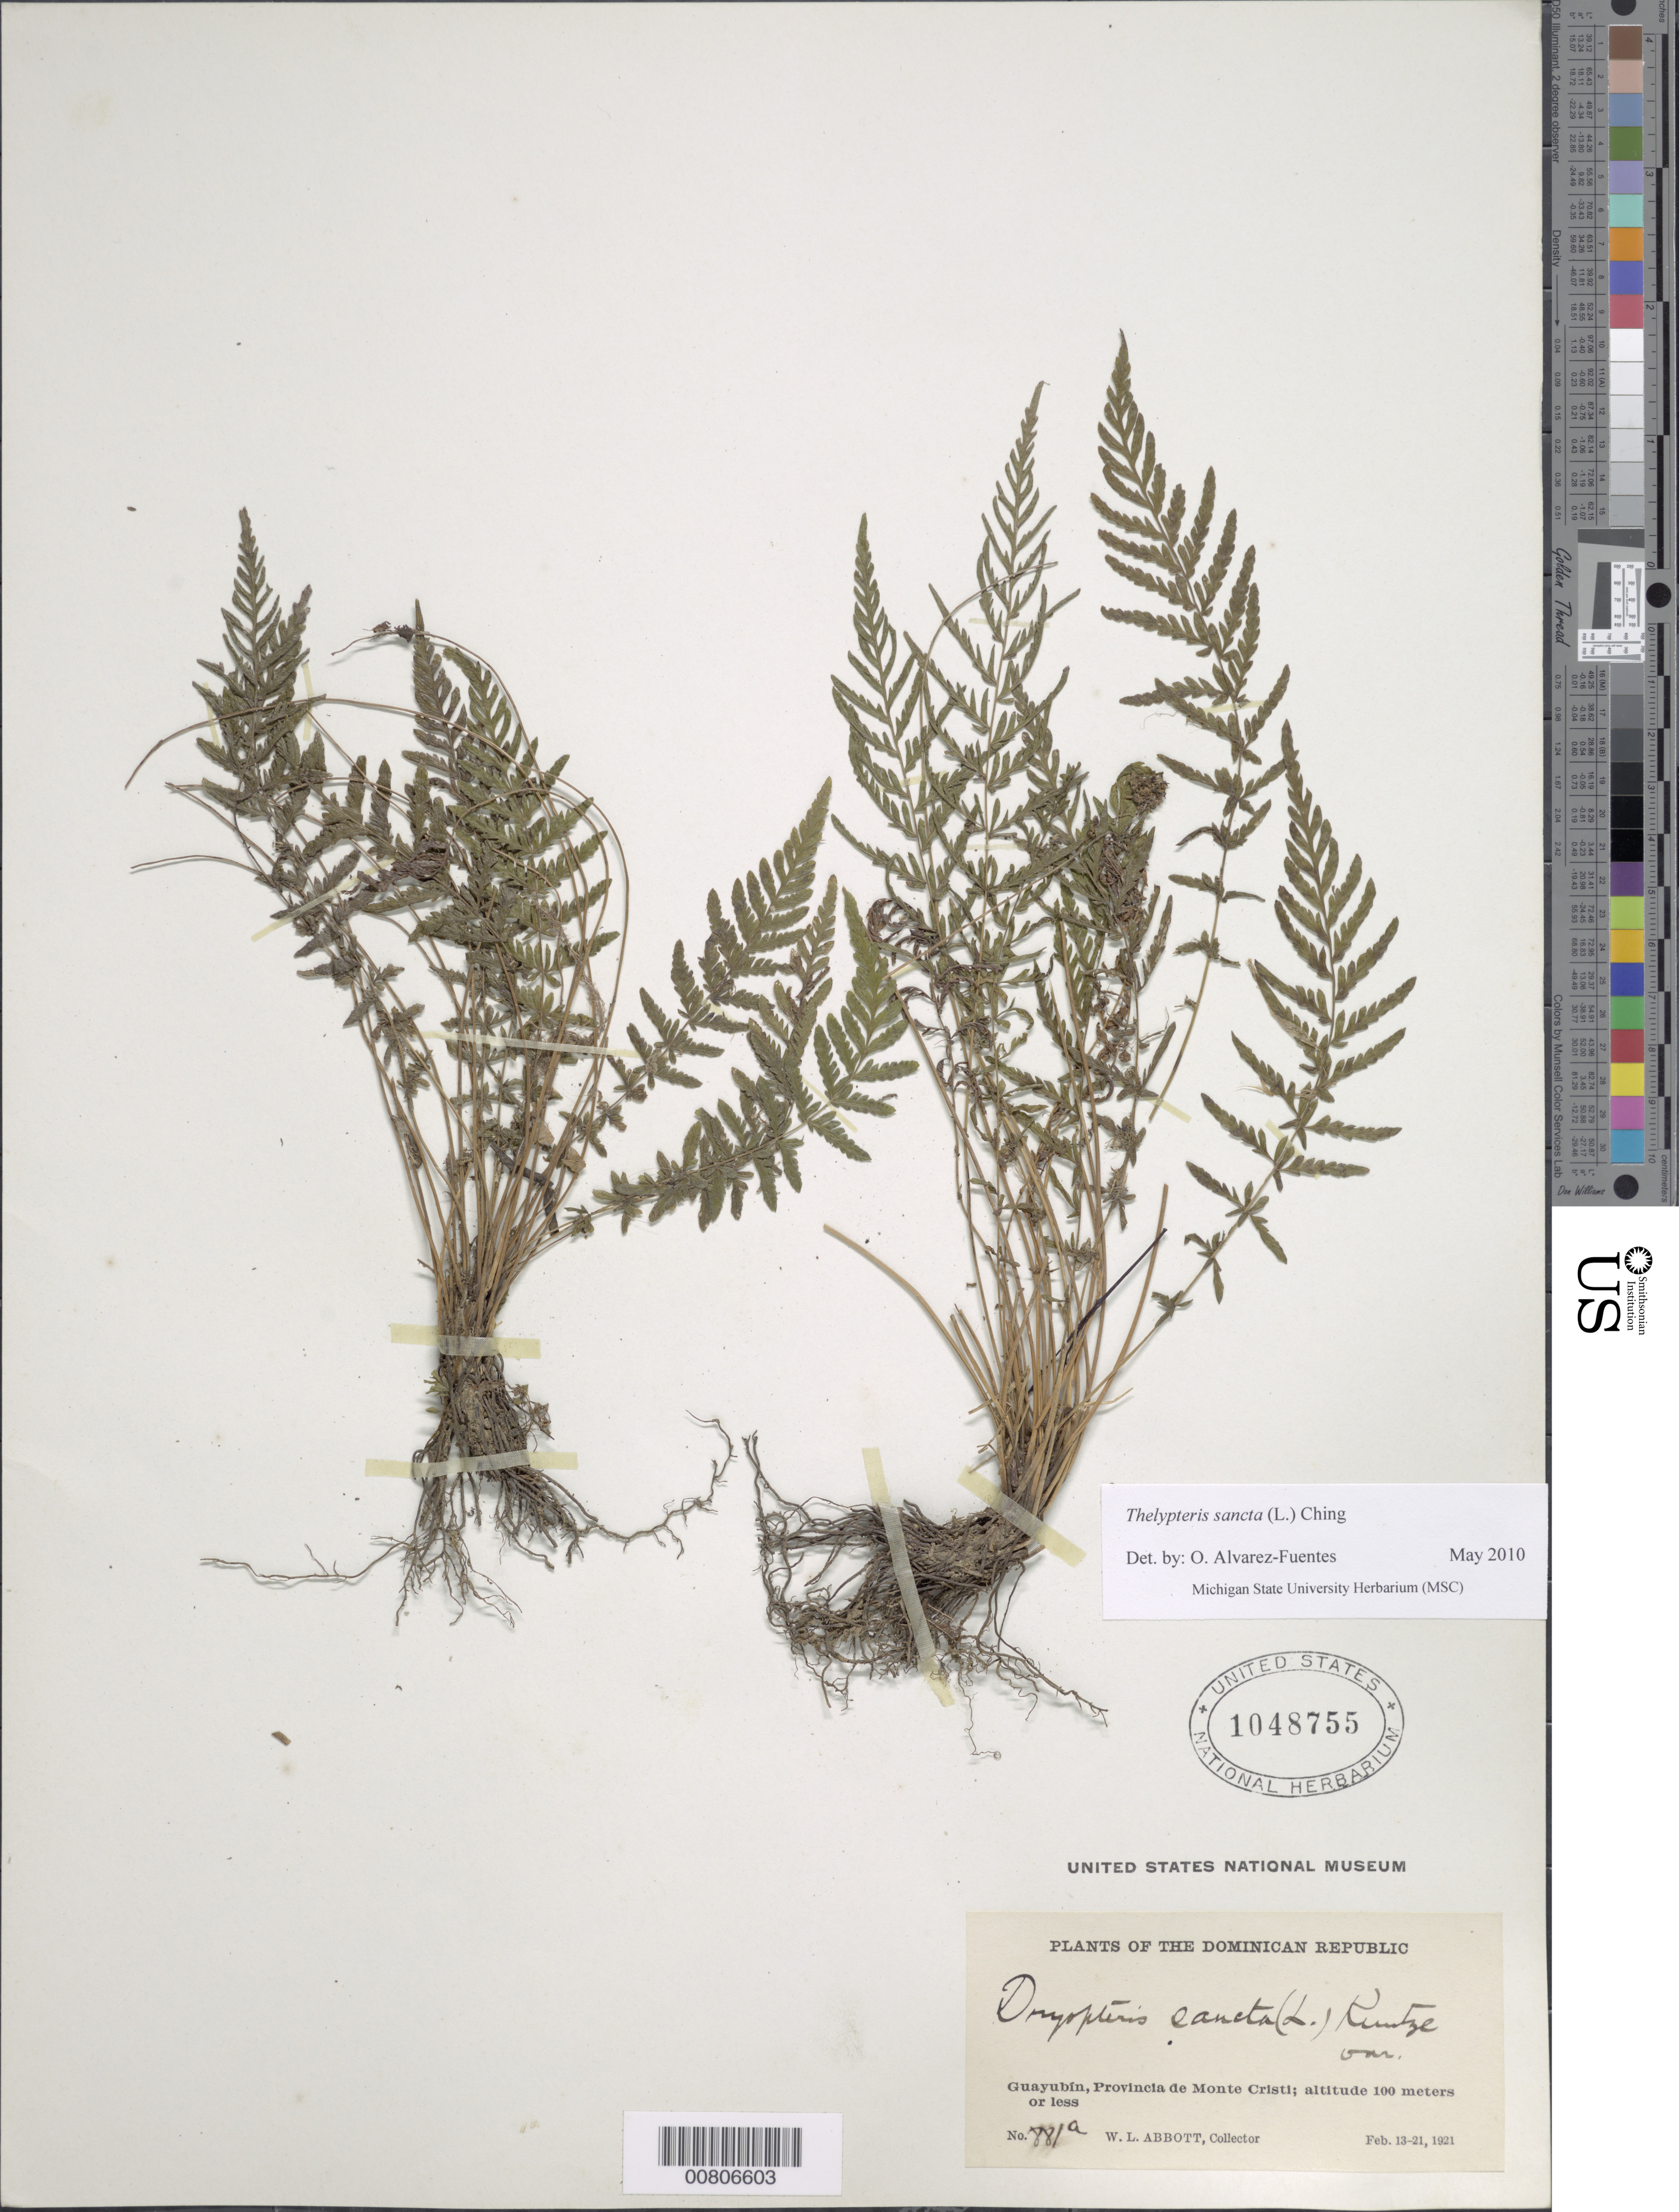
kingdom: Plantae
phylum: Tracheophyta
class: Polypodiopsida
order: Polypodiales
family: Thelypteridaceae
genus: Amauropelta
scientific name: Amauropelta sancta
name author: (L.) Pic. Serm.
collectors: W. L. Abbott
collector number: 881a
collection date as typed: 13 Feb 1921 to 21 Feb 1921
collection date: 1921-02-13/1921-02-21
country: Dominican Republic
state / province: Monte Cristi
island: Hispaniola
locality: Guayubín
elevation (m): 100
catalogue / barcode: US 1048755